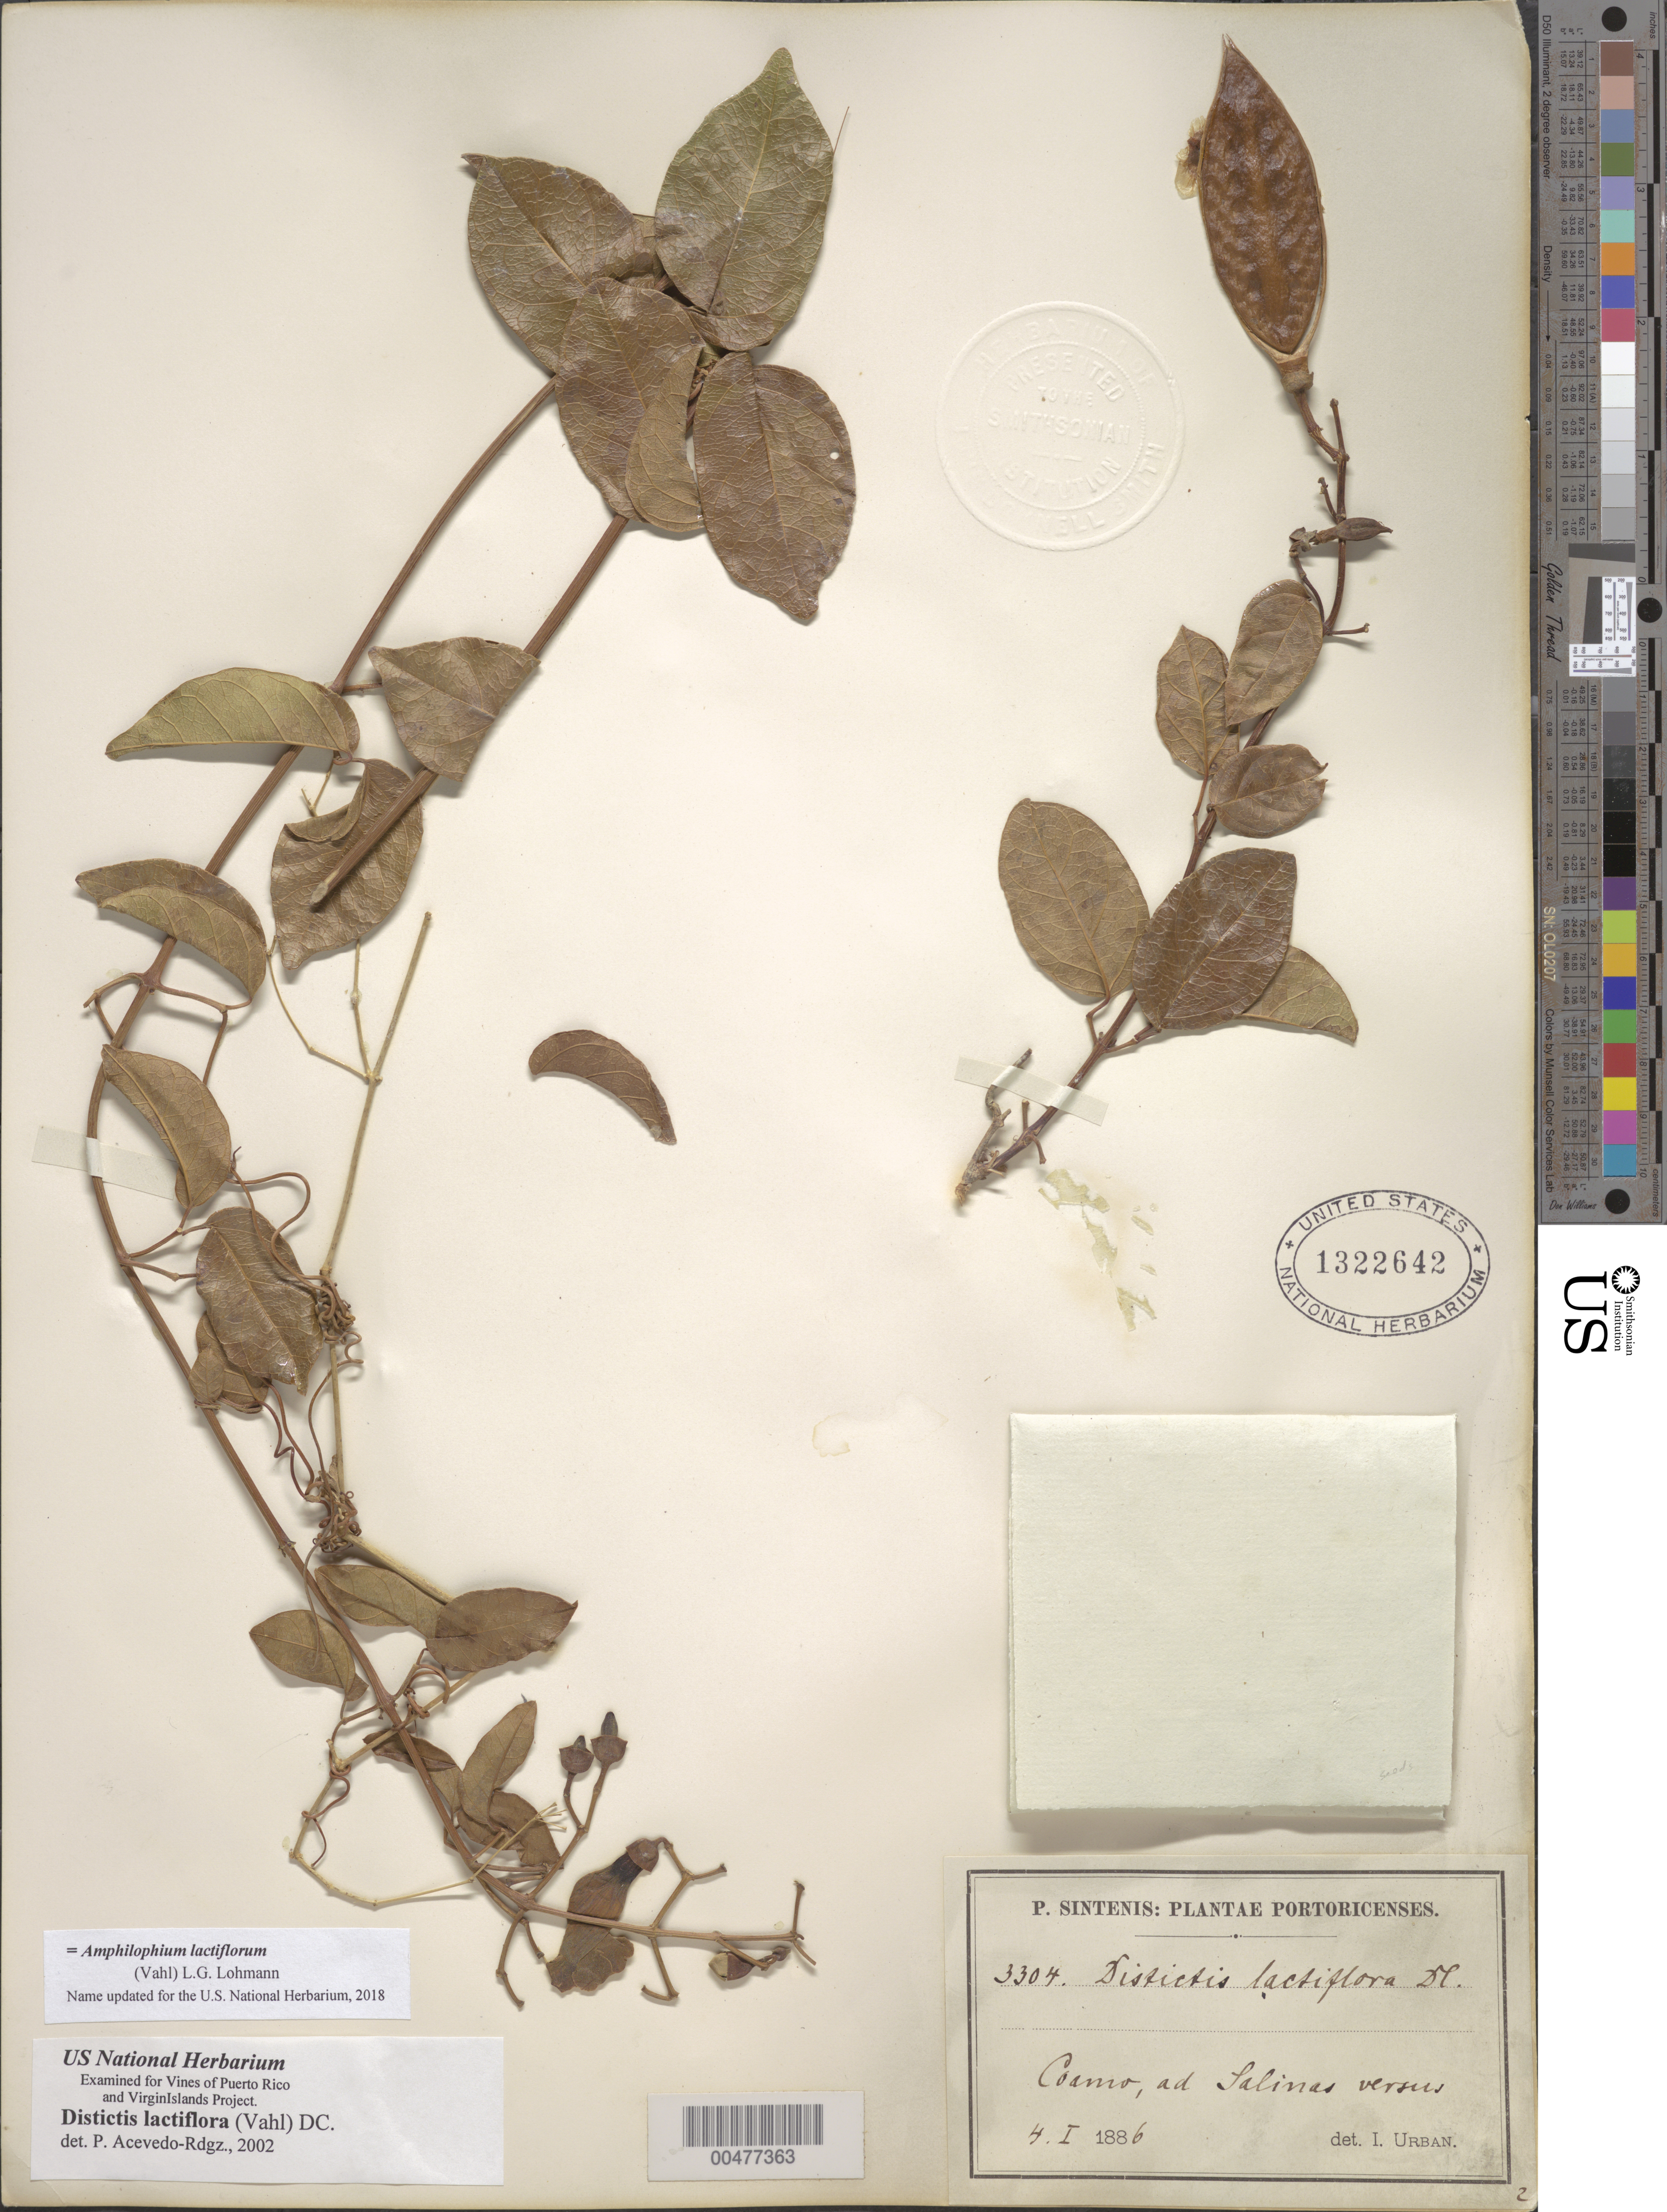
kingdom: Plantae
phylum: Tracheophyta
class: Magnoliopsida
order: Lamiales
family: Bignoniaceae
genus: Amphilophium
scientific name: Amphilophium lactiflorum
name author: (Vahl) L.G. Lohmann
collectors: P. Sintenis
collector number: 3304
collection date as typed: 04 Jan 1886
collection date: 1886-01-04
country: Puerto Rico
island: Greater Antilles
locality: Coamo ad salinas versus.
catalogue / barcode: US 1322642